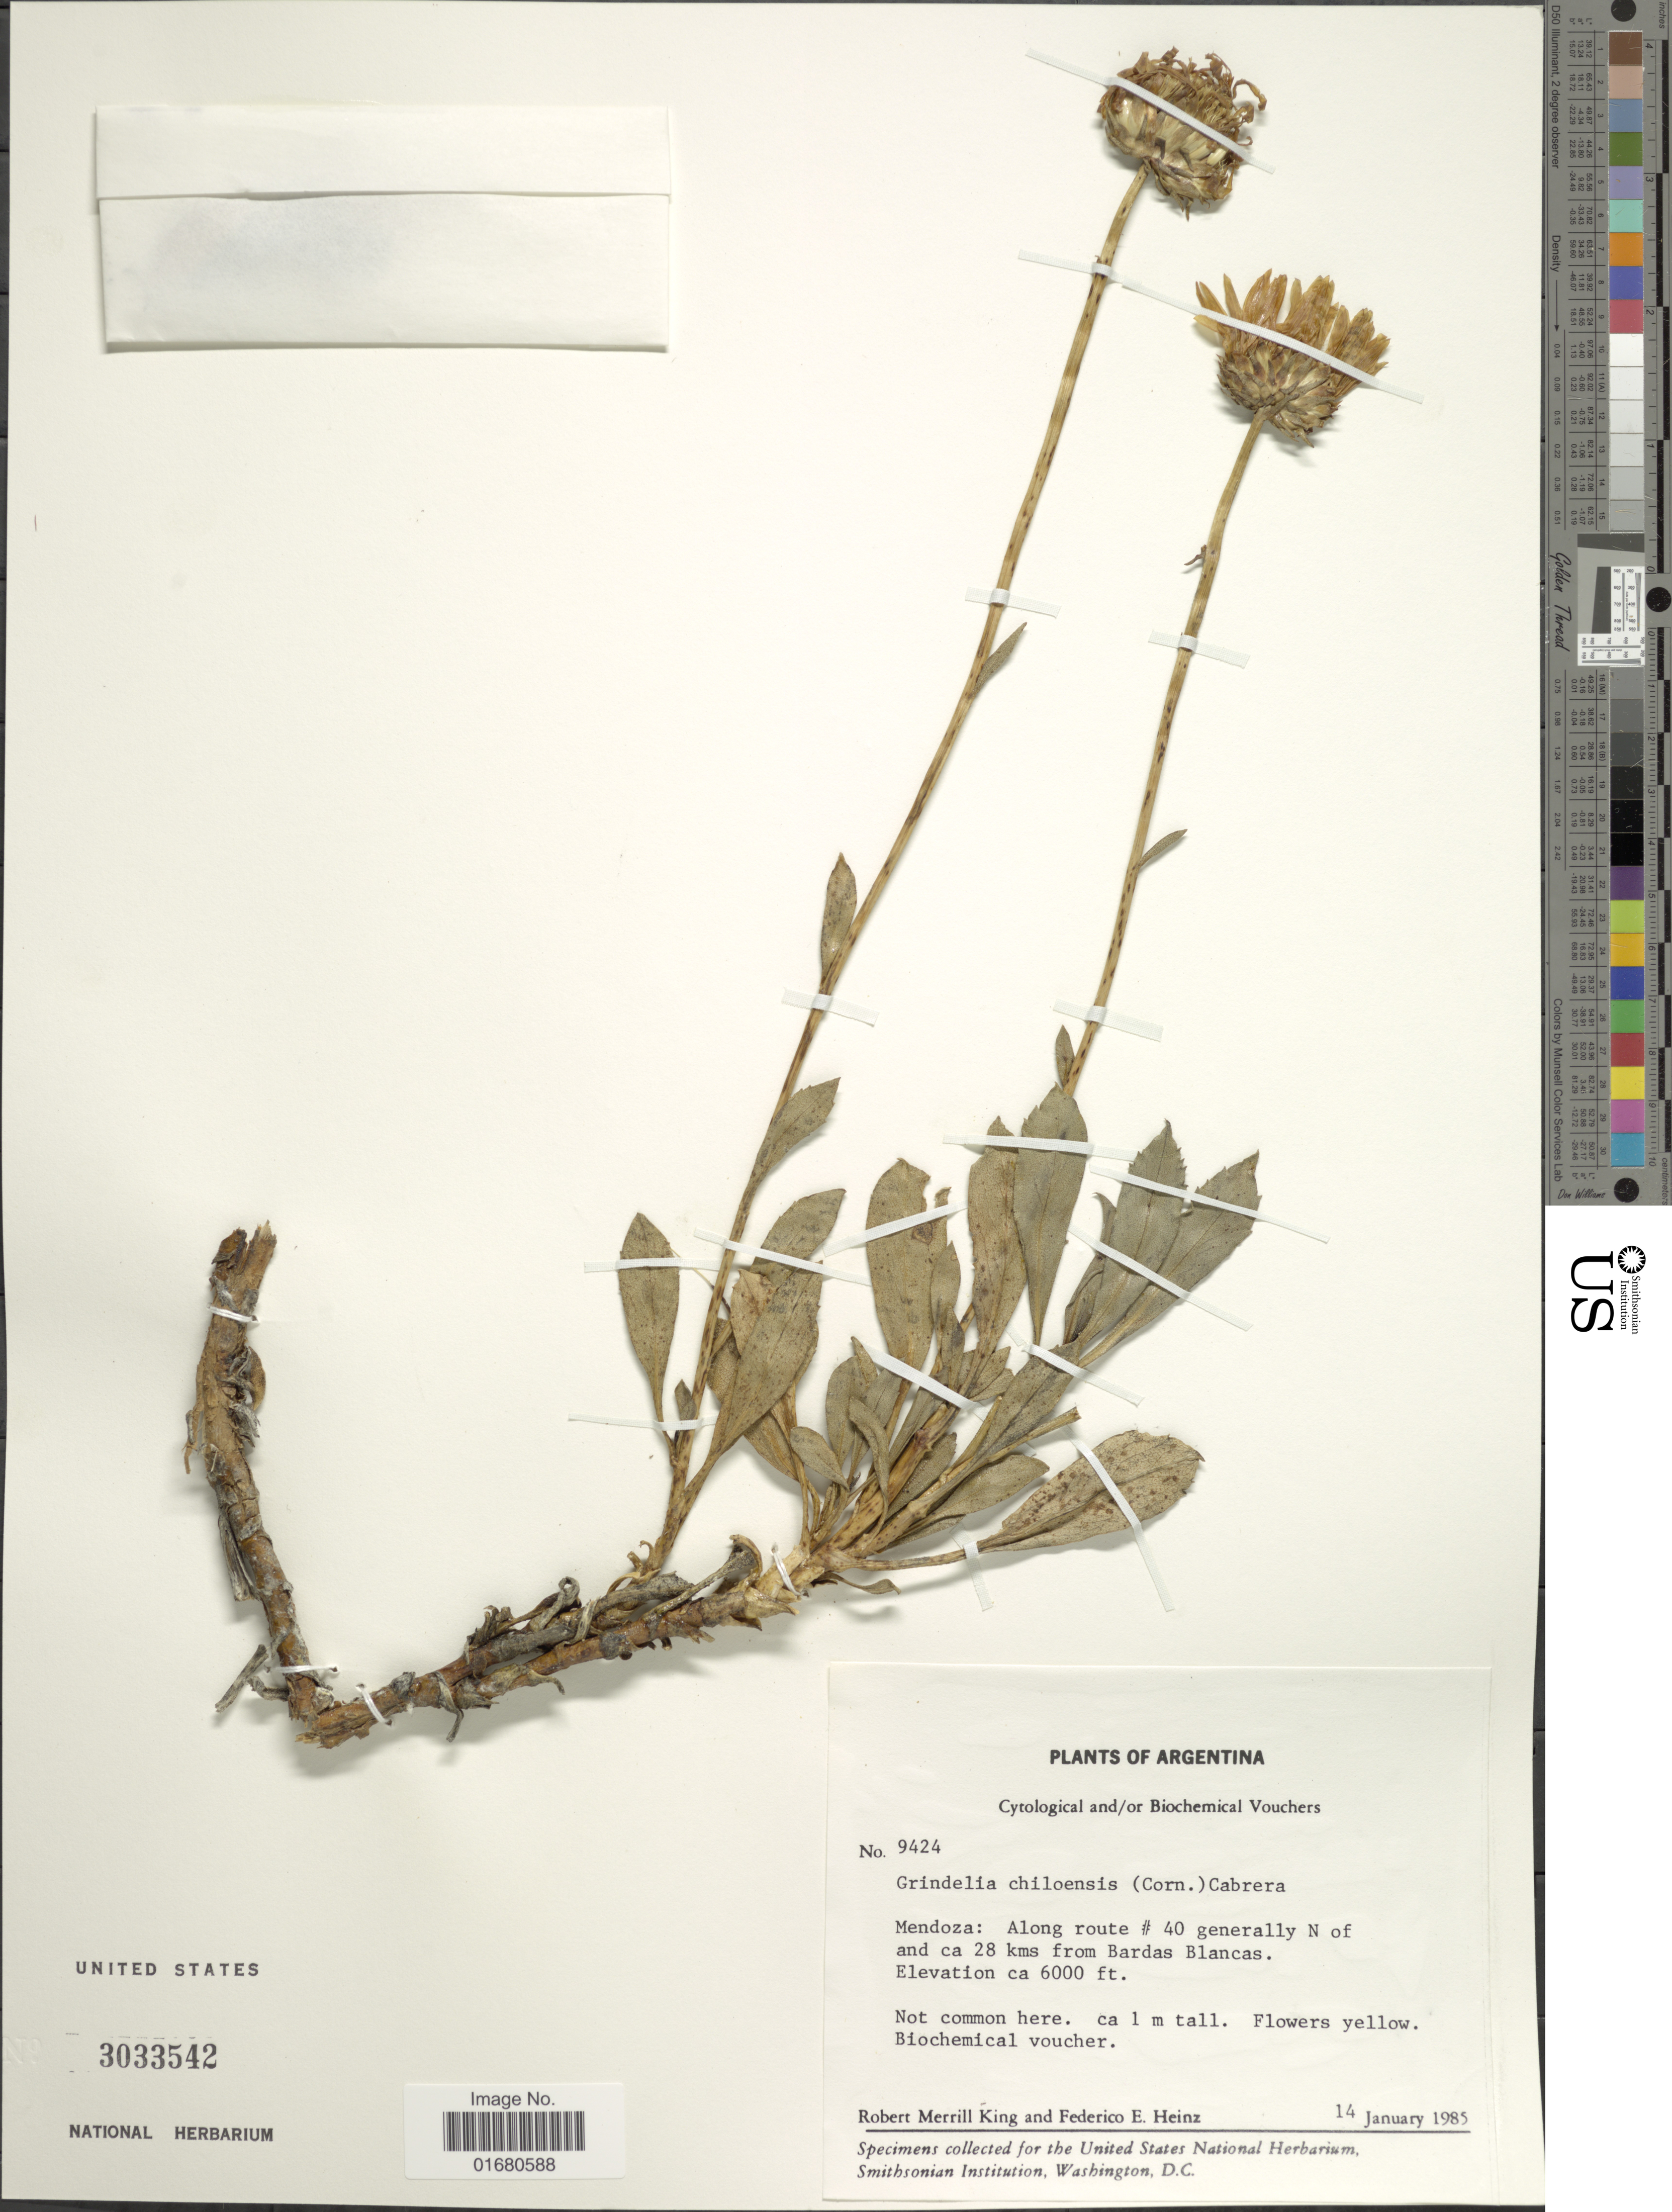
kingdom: Plantae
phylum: Tracheophyta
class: Magnoliopsida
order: Asterales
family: Asteraceae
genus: Grindelia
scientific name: Grindelia chiloensis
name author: (Cornel.) Cabrera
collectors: R. M. King & F. Heinz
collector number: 9424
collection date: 1985-01-14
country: Argentina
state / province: Mendoza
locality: Along route #40 generally N of and ca. 28 kms from Bardas Blancas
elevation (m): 1829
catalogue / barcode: US 3033542